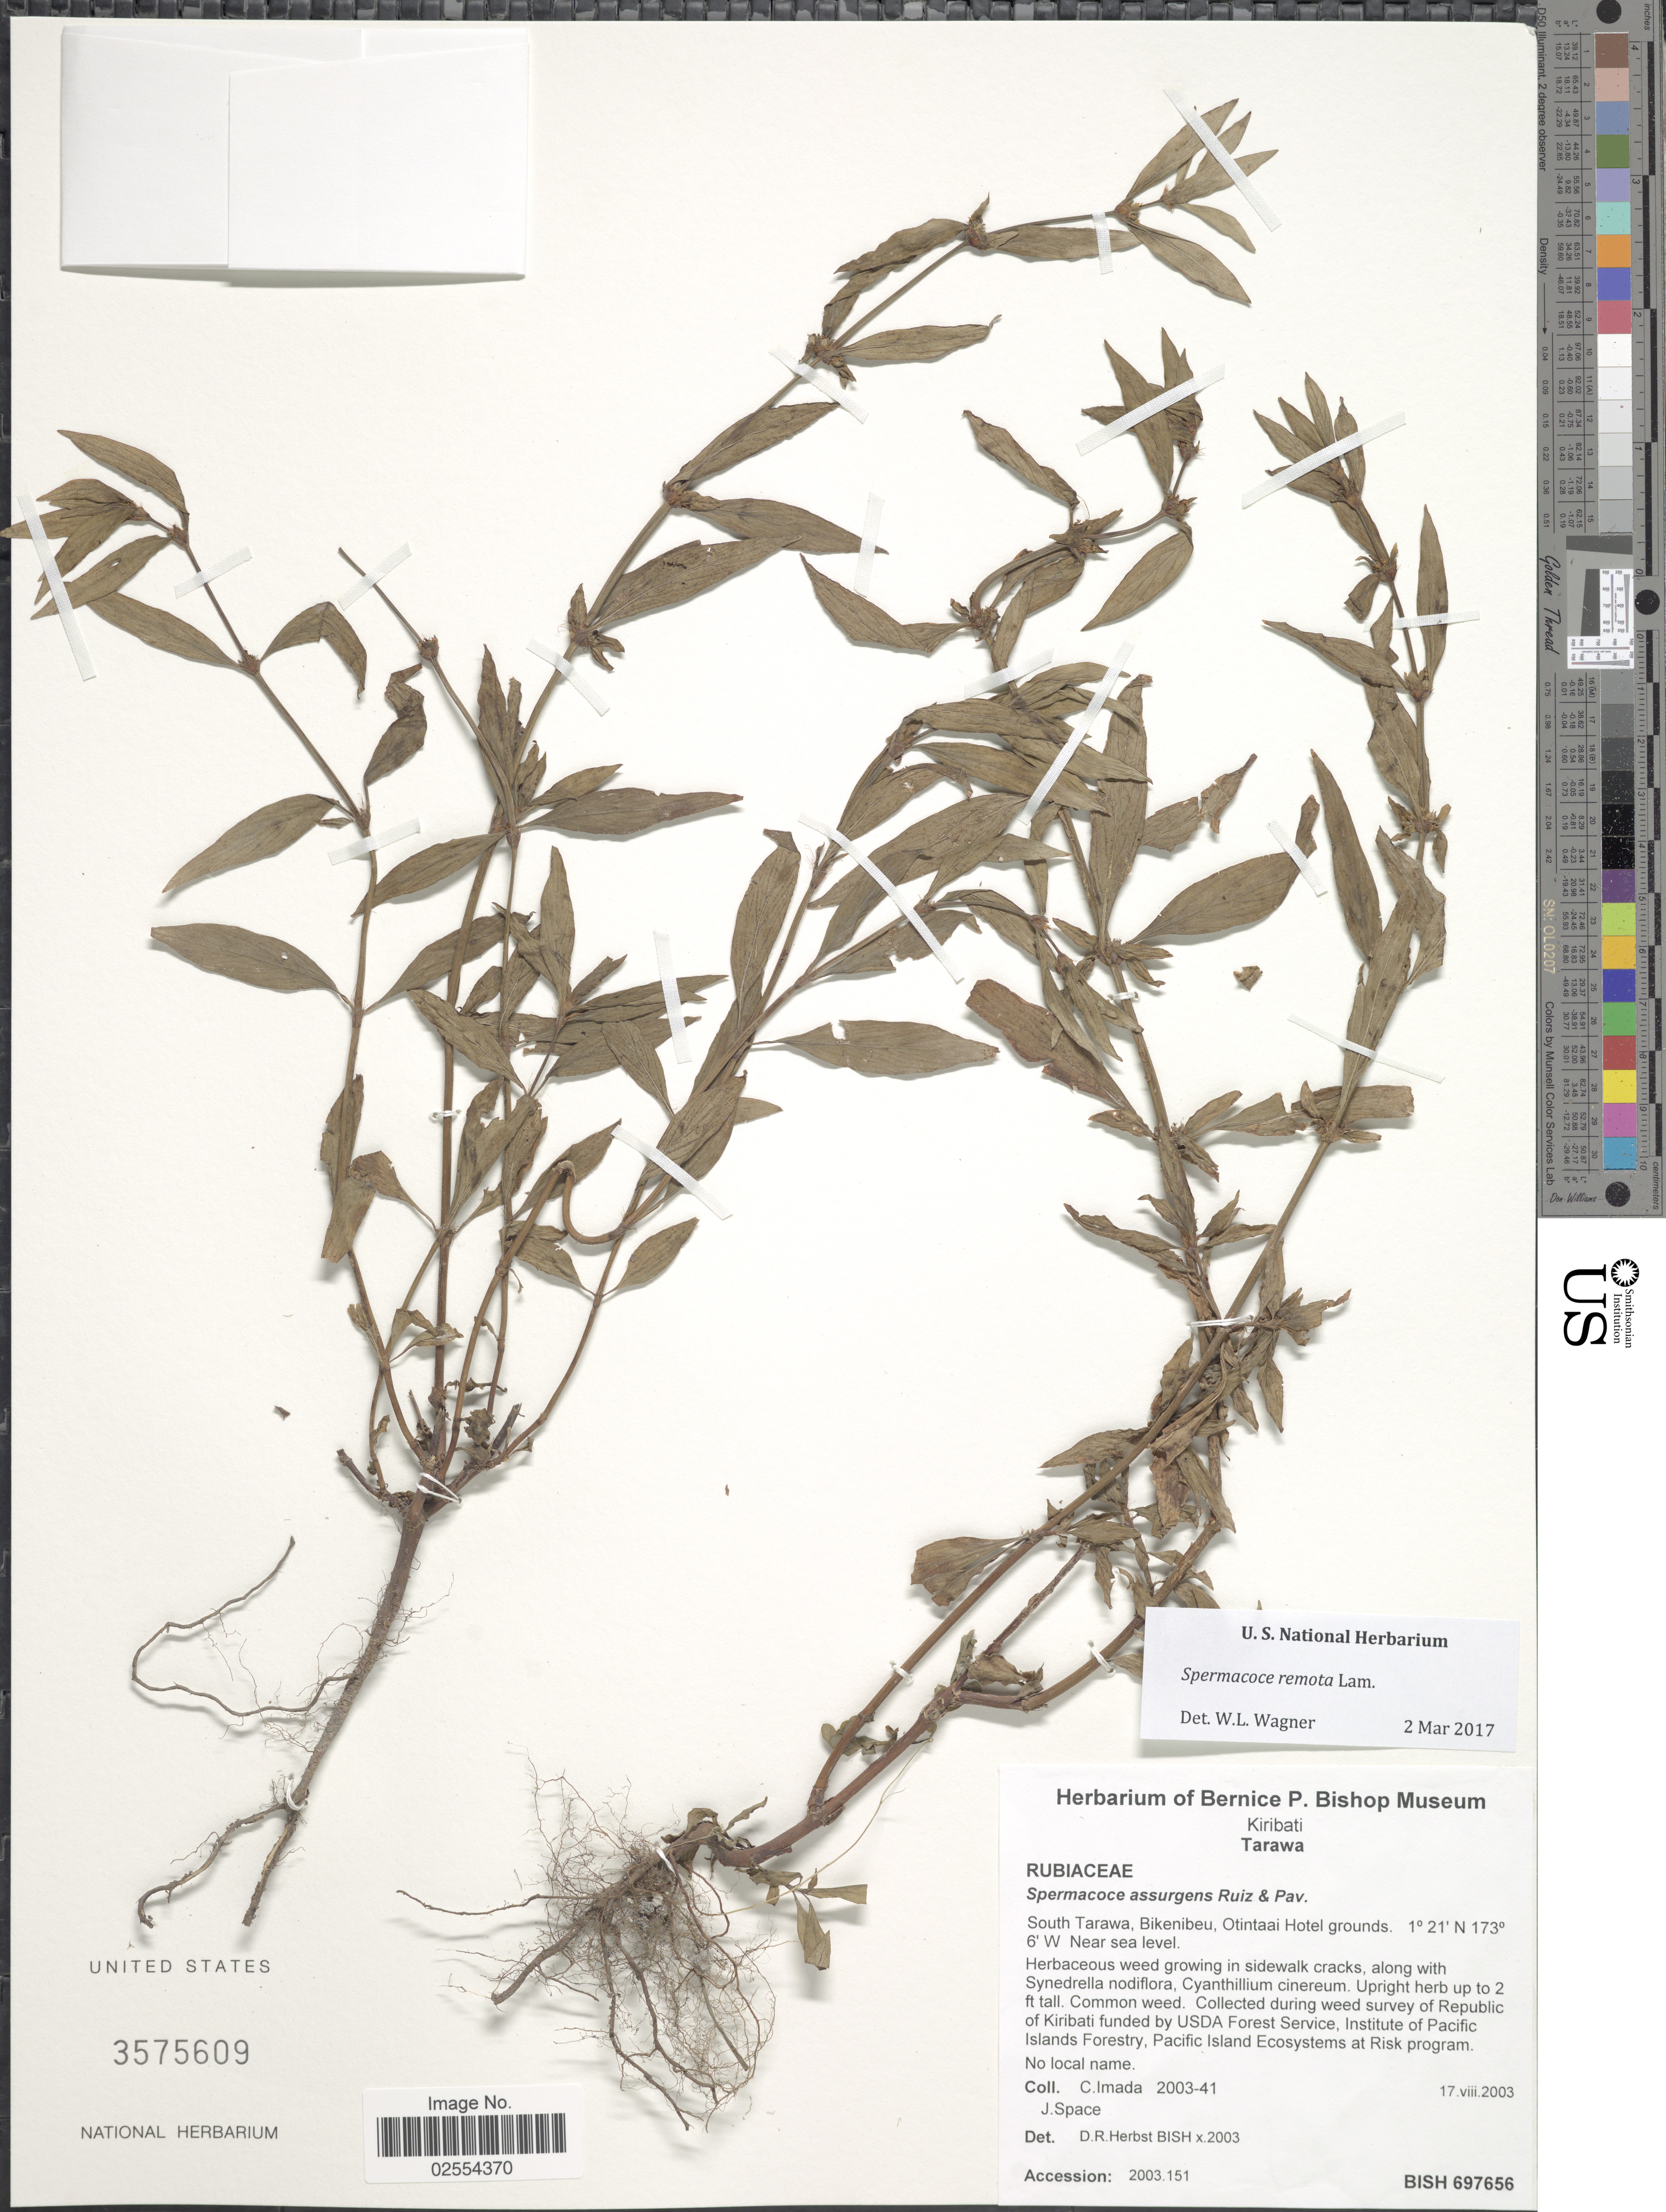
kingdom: Plantae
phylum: Tracheophyta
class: Magnoliopsida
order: Gentianales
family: Rubiaceae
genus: Spermacoce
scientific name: Spermacoce remota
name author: Lam.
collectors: C. Imada & J. Space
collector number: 2003-41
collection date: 2003-08-17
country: Kiribati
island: Tarawa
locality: Tarawa, South Tarawa, Bikenibeu, Otintaai Hotel grounds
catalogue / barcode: US 3575609